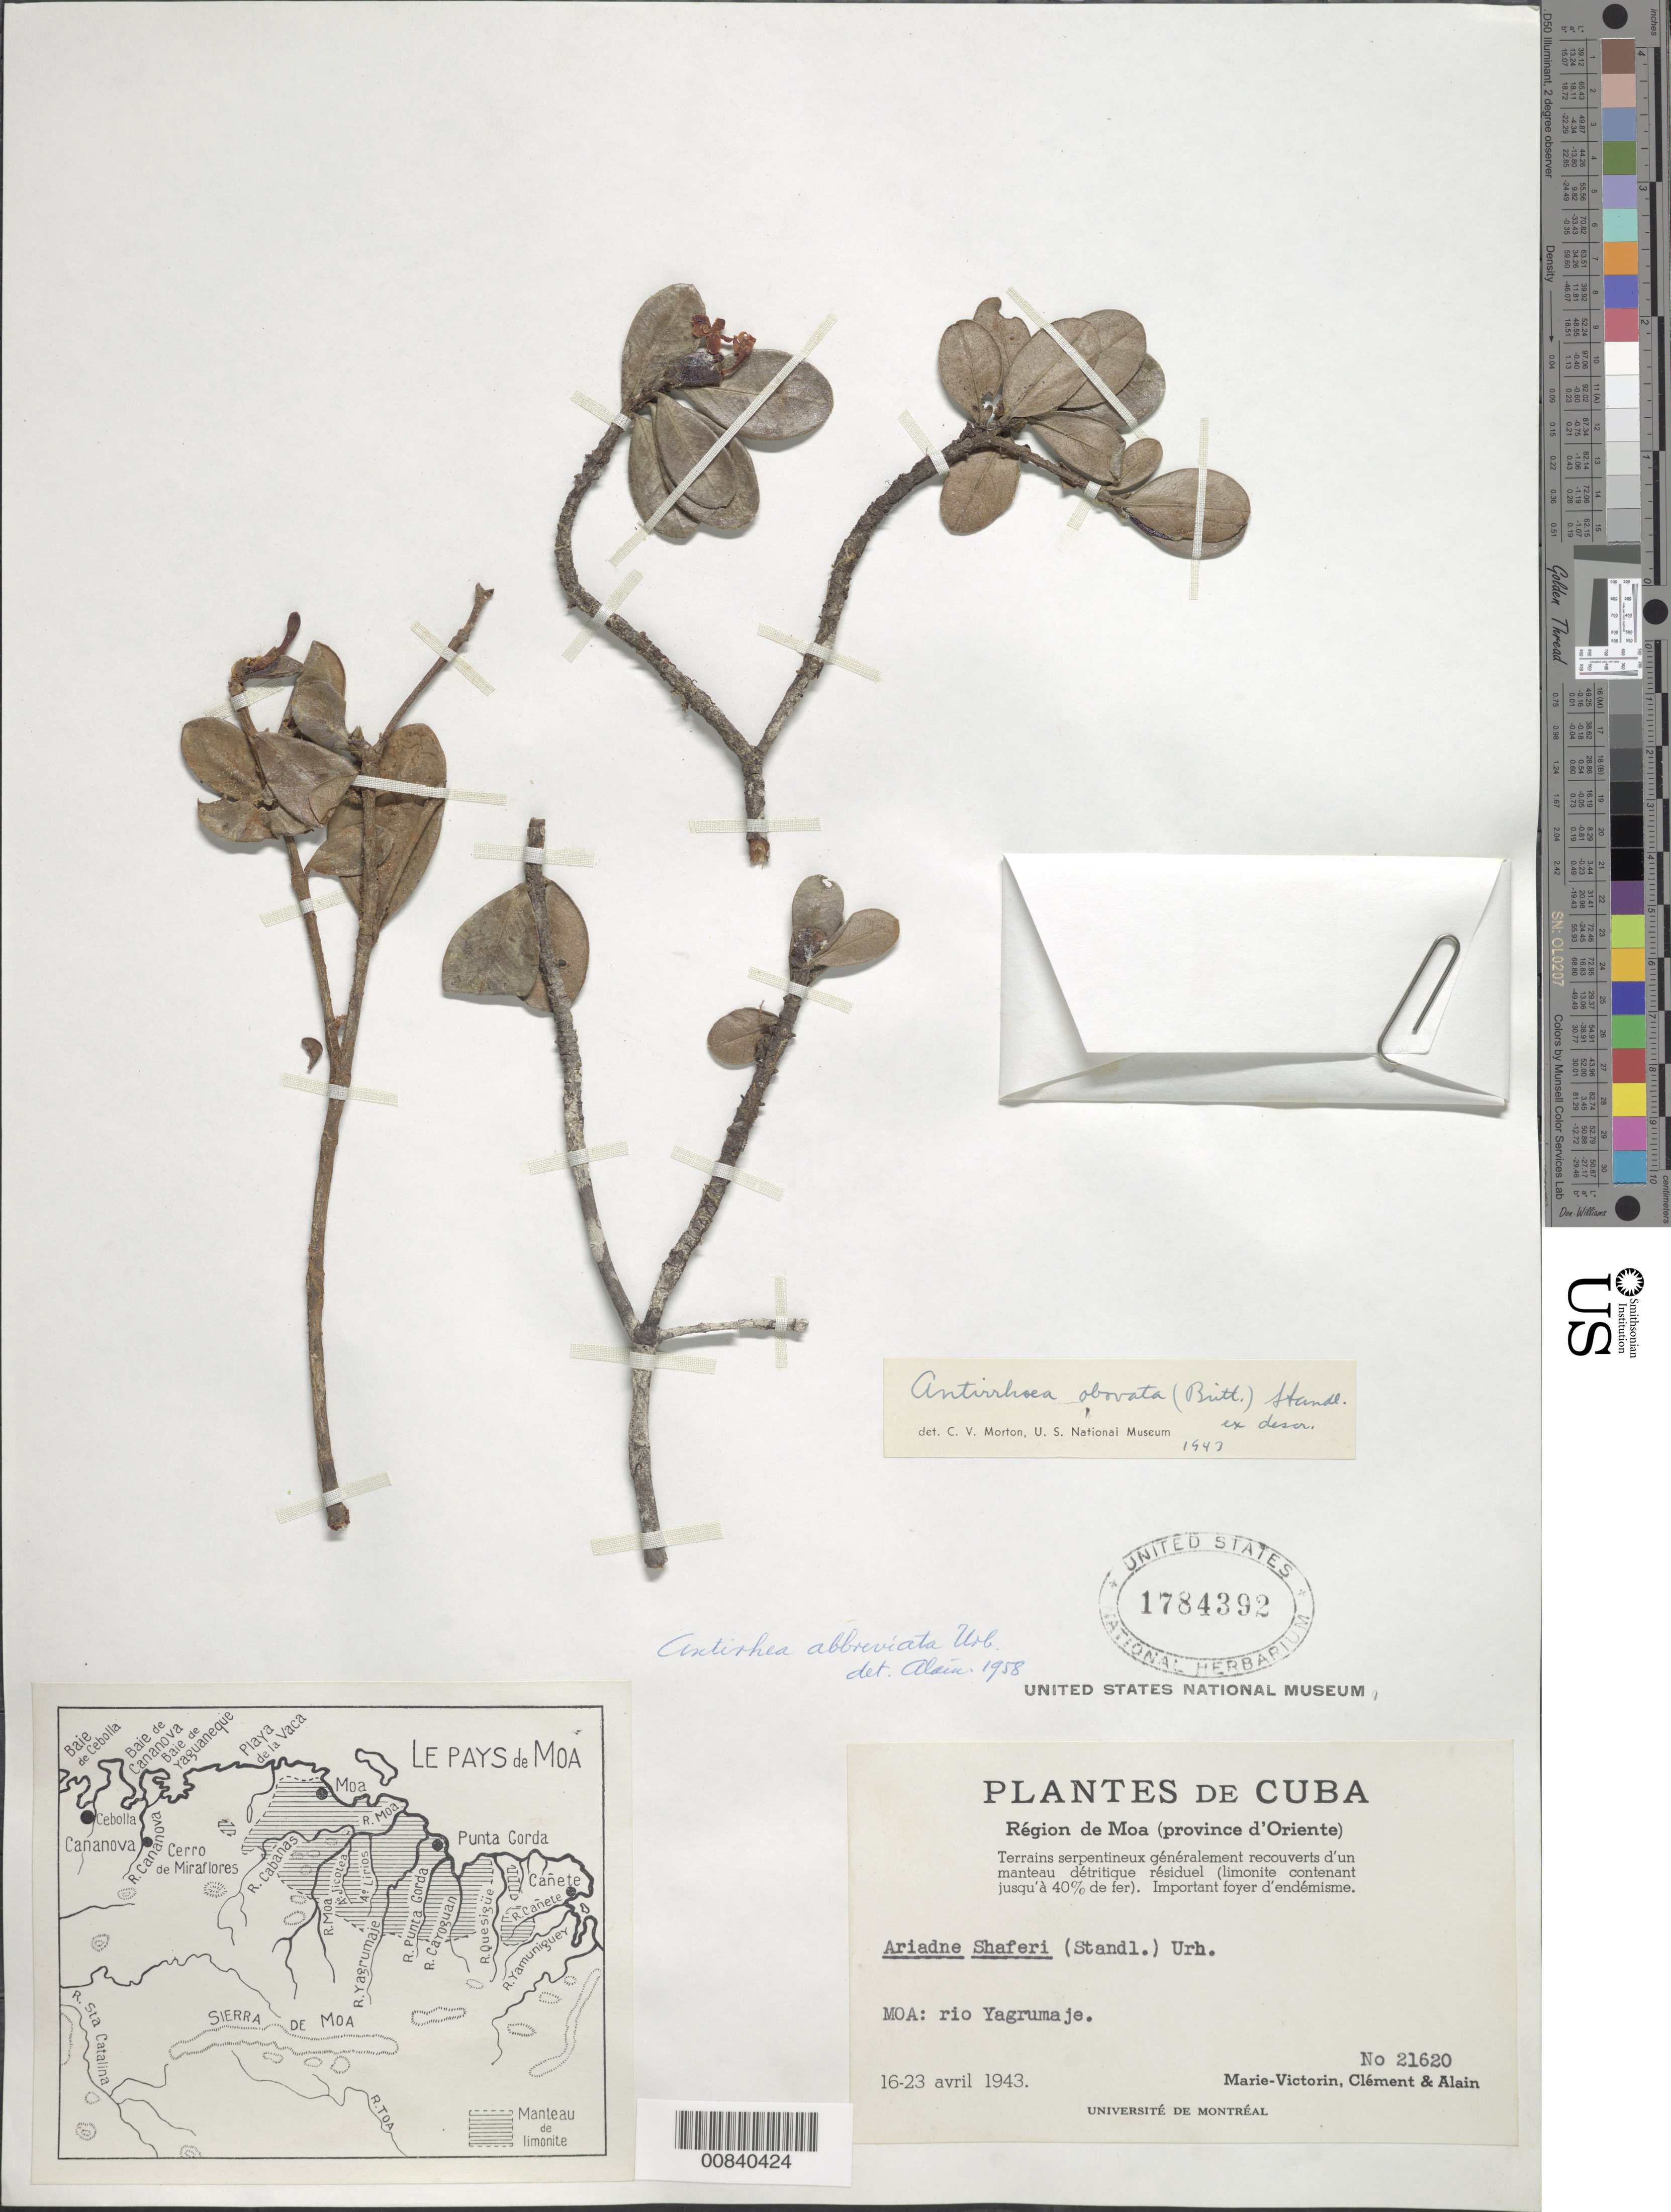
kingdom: Plantae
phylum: Tracheophyta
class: Magnoliopsida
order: Gentianales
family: Rubiaceae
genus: Stenostomum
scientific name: Stenostomum abbreviatum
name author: (Urb.) Borhidi & Fernández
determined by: Liogier, Alain H.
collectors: Fr. Marie-Victorin, Bro. Clemente & A. H. Liogier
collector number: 21620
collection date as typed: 16 Apr 1942 to 23 Apr 1943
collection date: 1942-04-16/1943-04-23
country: Cuba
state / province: Oriente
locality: Rio Yagrumaje, Moa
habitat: Terrains serpentineux généralement recouvert d'un manteau Détritique résiduel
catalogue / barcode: US 1784392